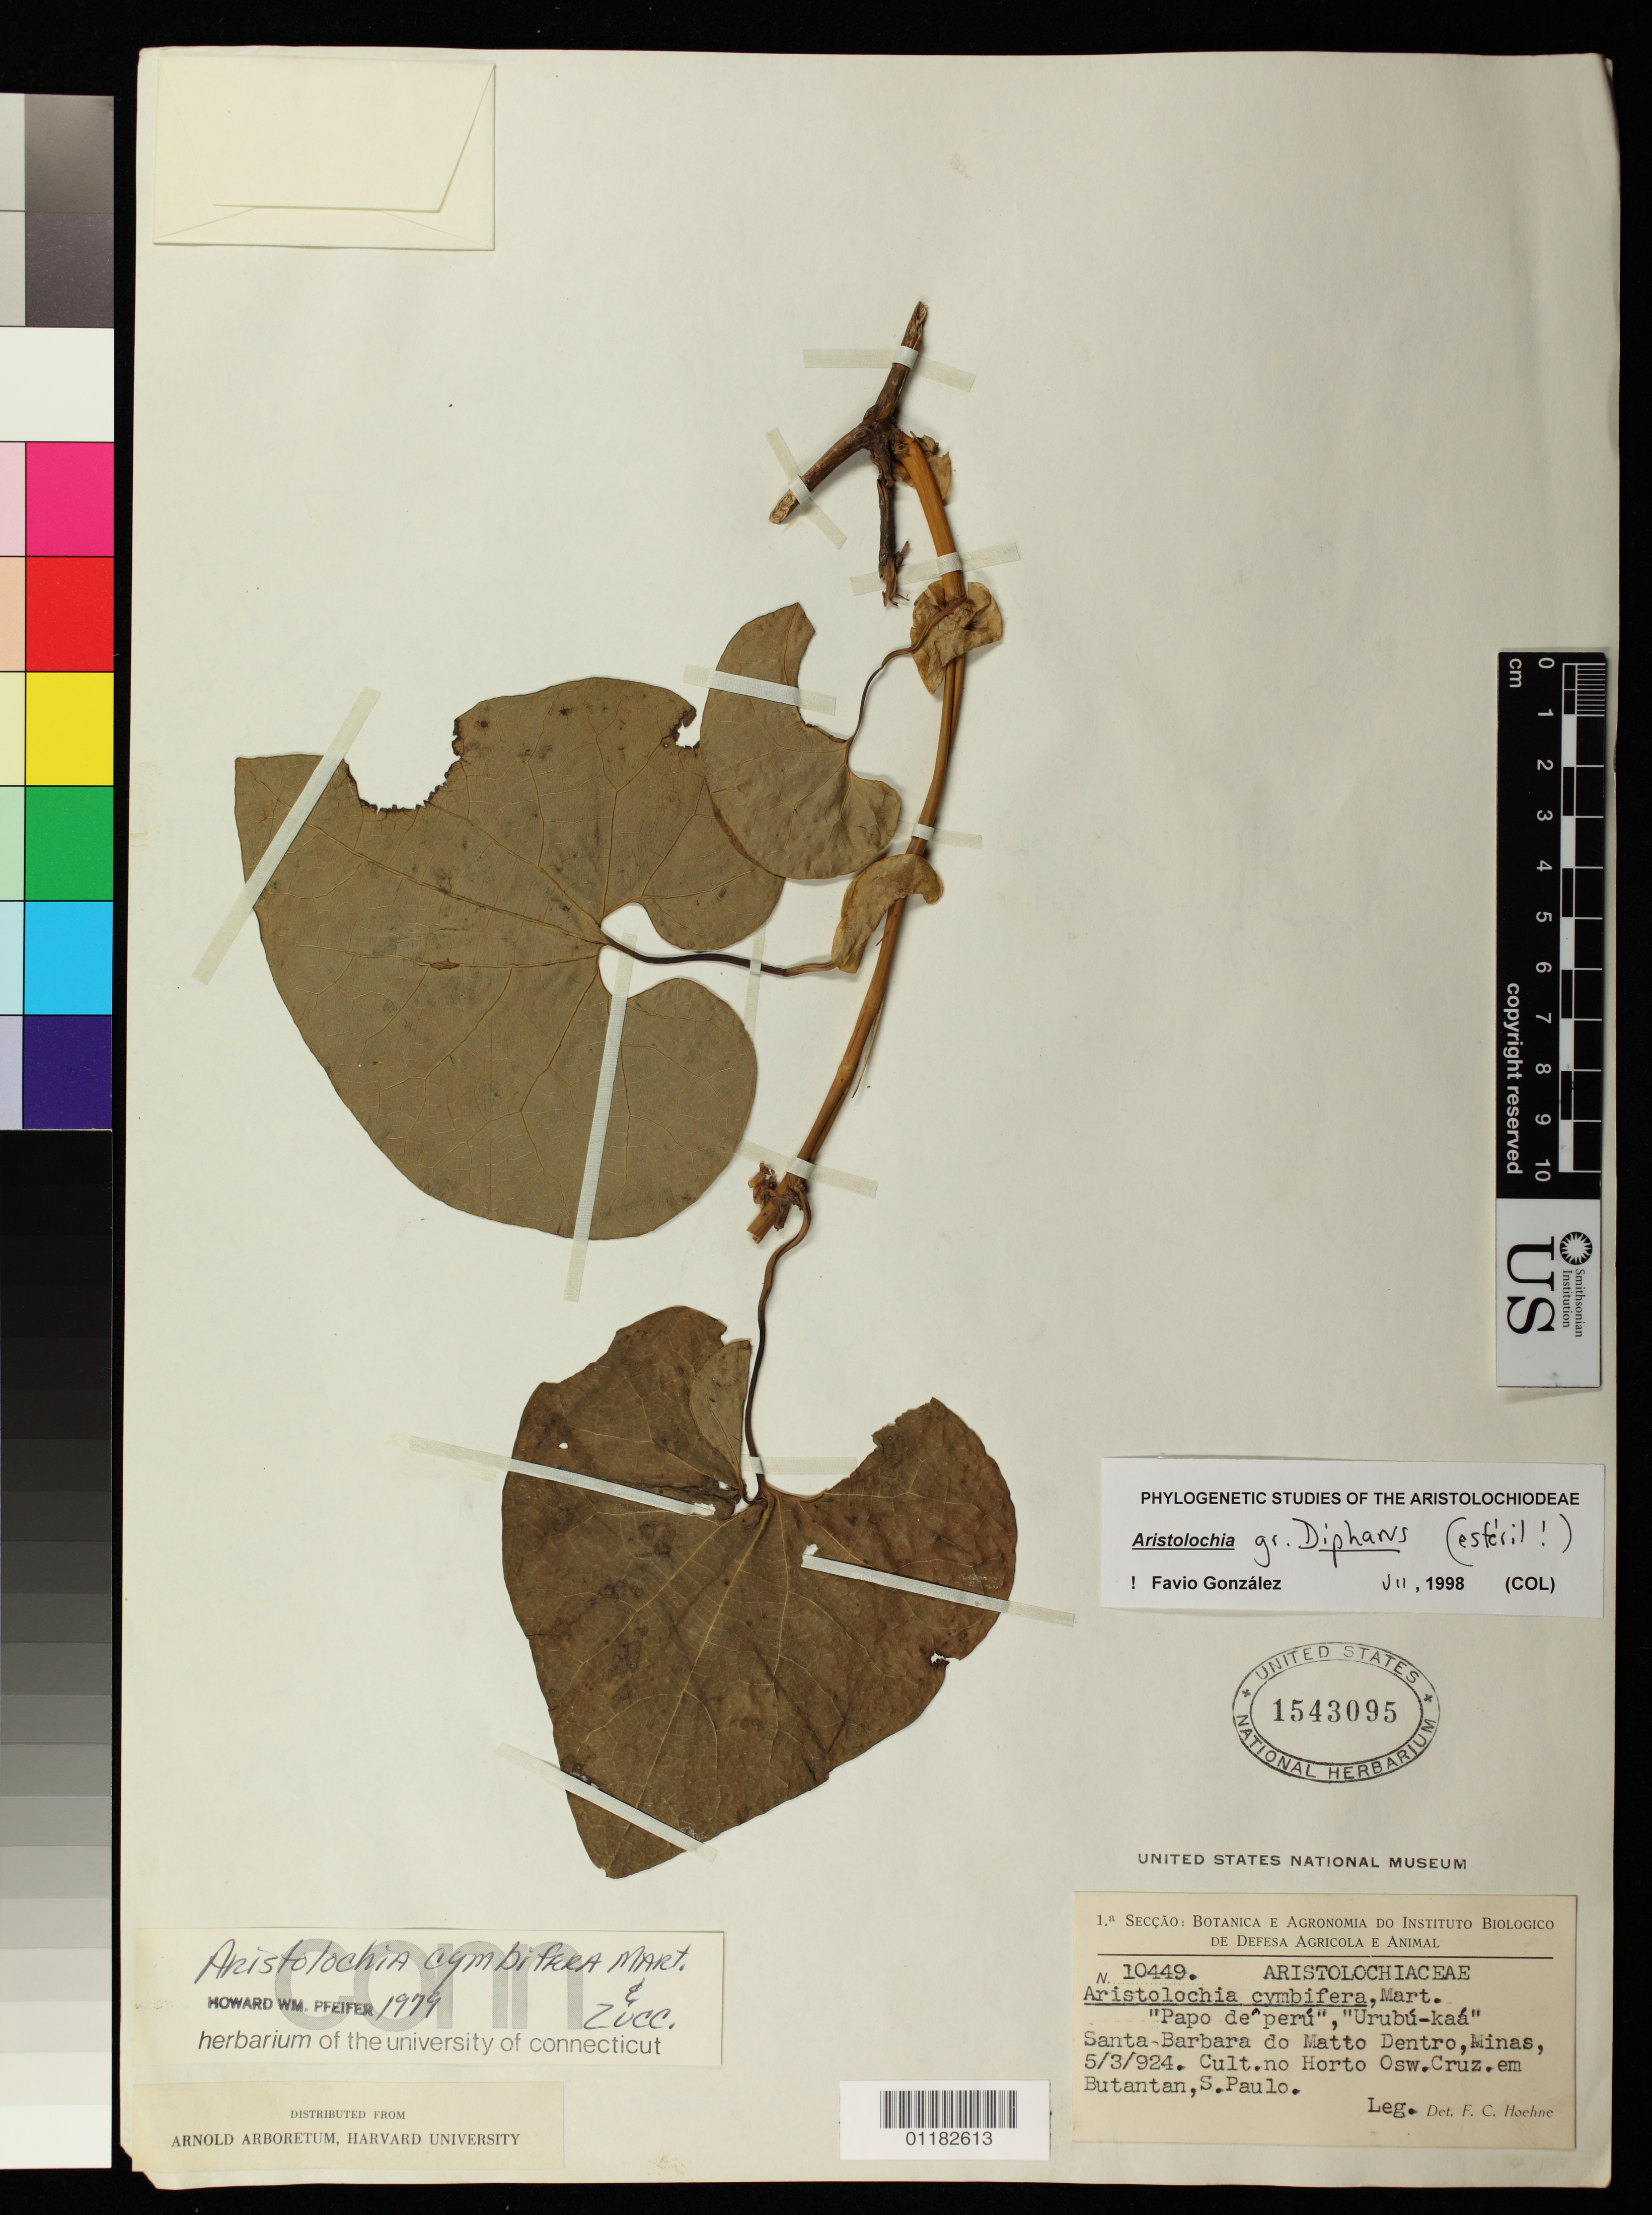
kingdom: Plantae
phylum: Tracheophyta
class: Magnoliopsida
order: Piperales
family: Aristolochiaceae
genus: Aristolochia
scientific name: Aristolochia sp.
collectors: F. C. Hoehne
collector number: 10449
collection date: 1924-03-05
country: Brazil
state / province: Minas Gerais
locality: Santa-Barbara do Matto Dentro. Cultivated - no Horto Osw. Cruz. em Butantan, S. Paulo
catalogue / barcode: US 1543095